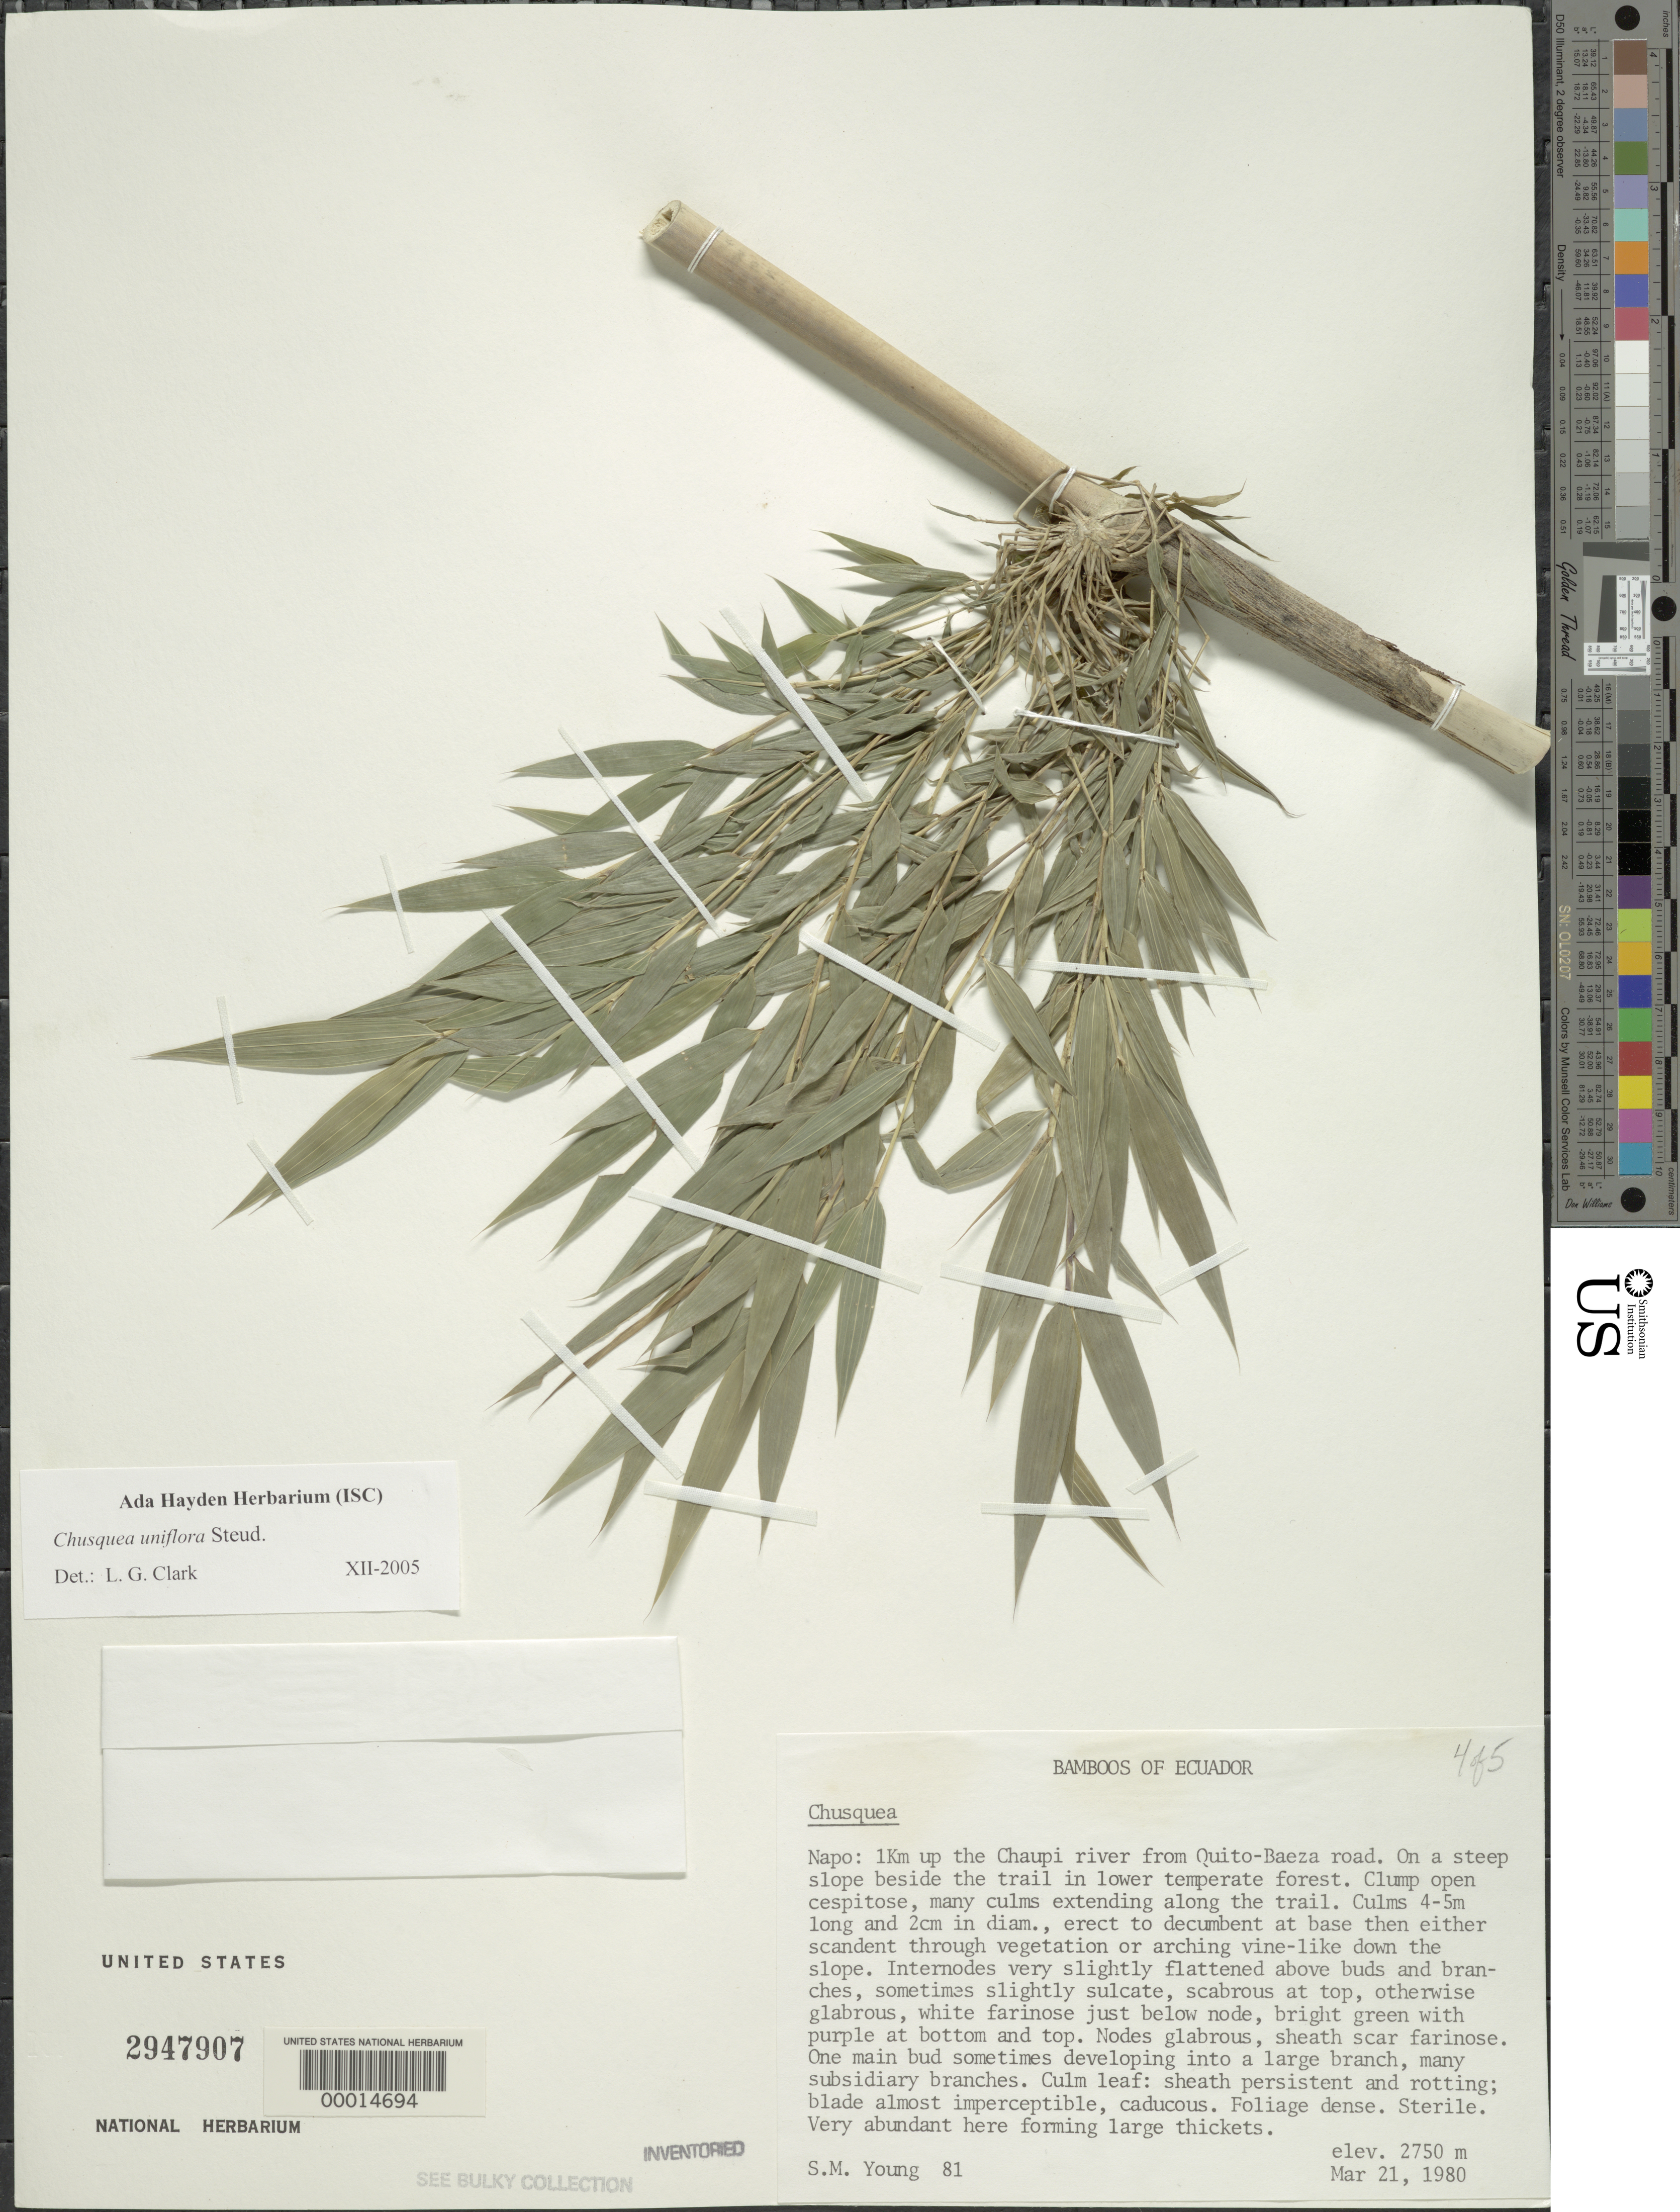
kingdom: Plantae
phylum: Tracheophyta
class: Liliopsida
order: Poales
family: Poaceae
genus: Chusquea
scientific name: Chusquea uniflora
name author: Steud.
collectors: S. Young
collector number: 81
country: Ecuador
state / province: Napo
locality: Up the Chaupi River from Quito-Baeza Road.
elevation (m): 2750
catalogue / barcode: US 2947907